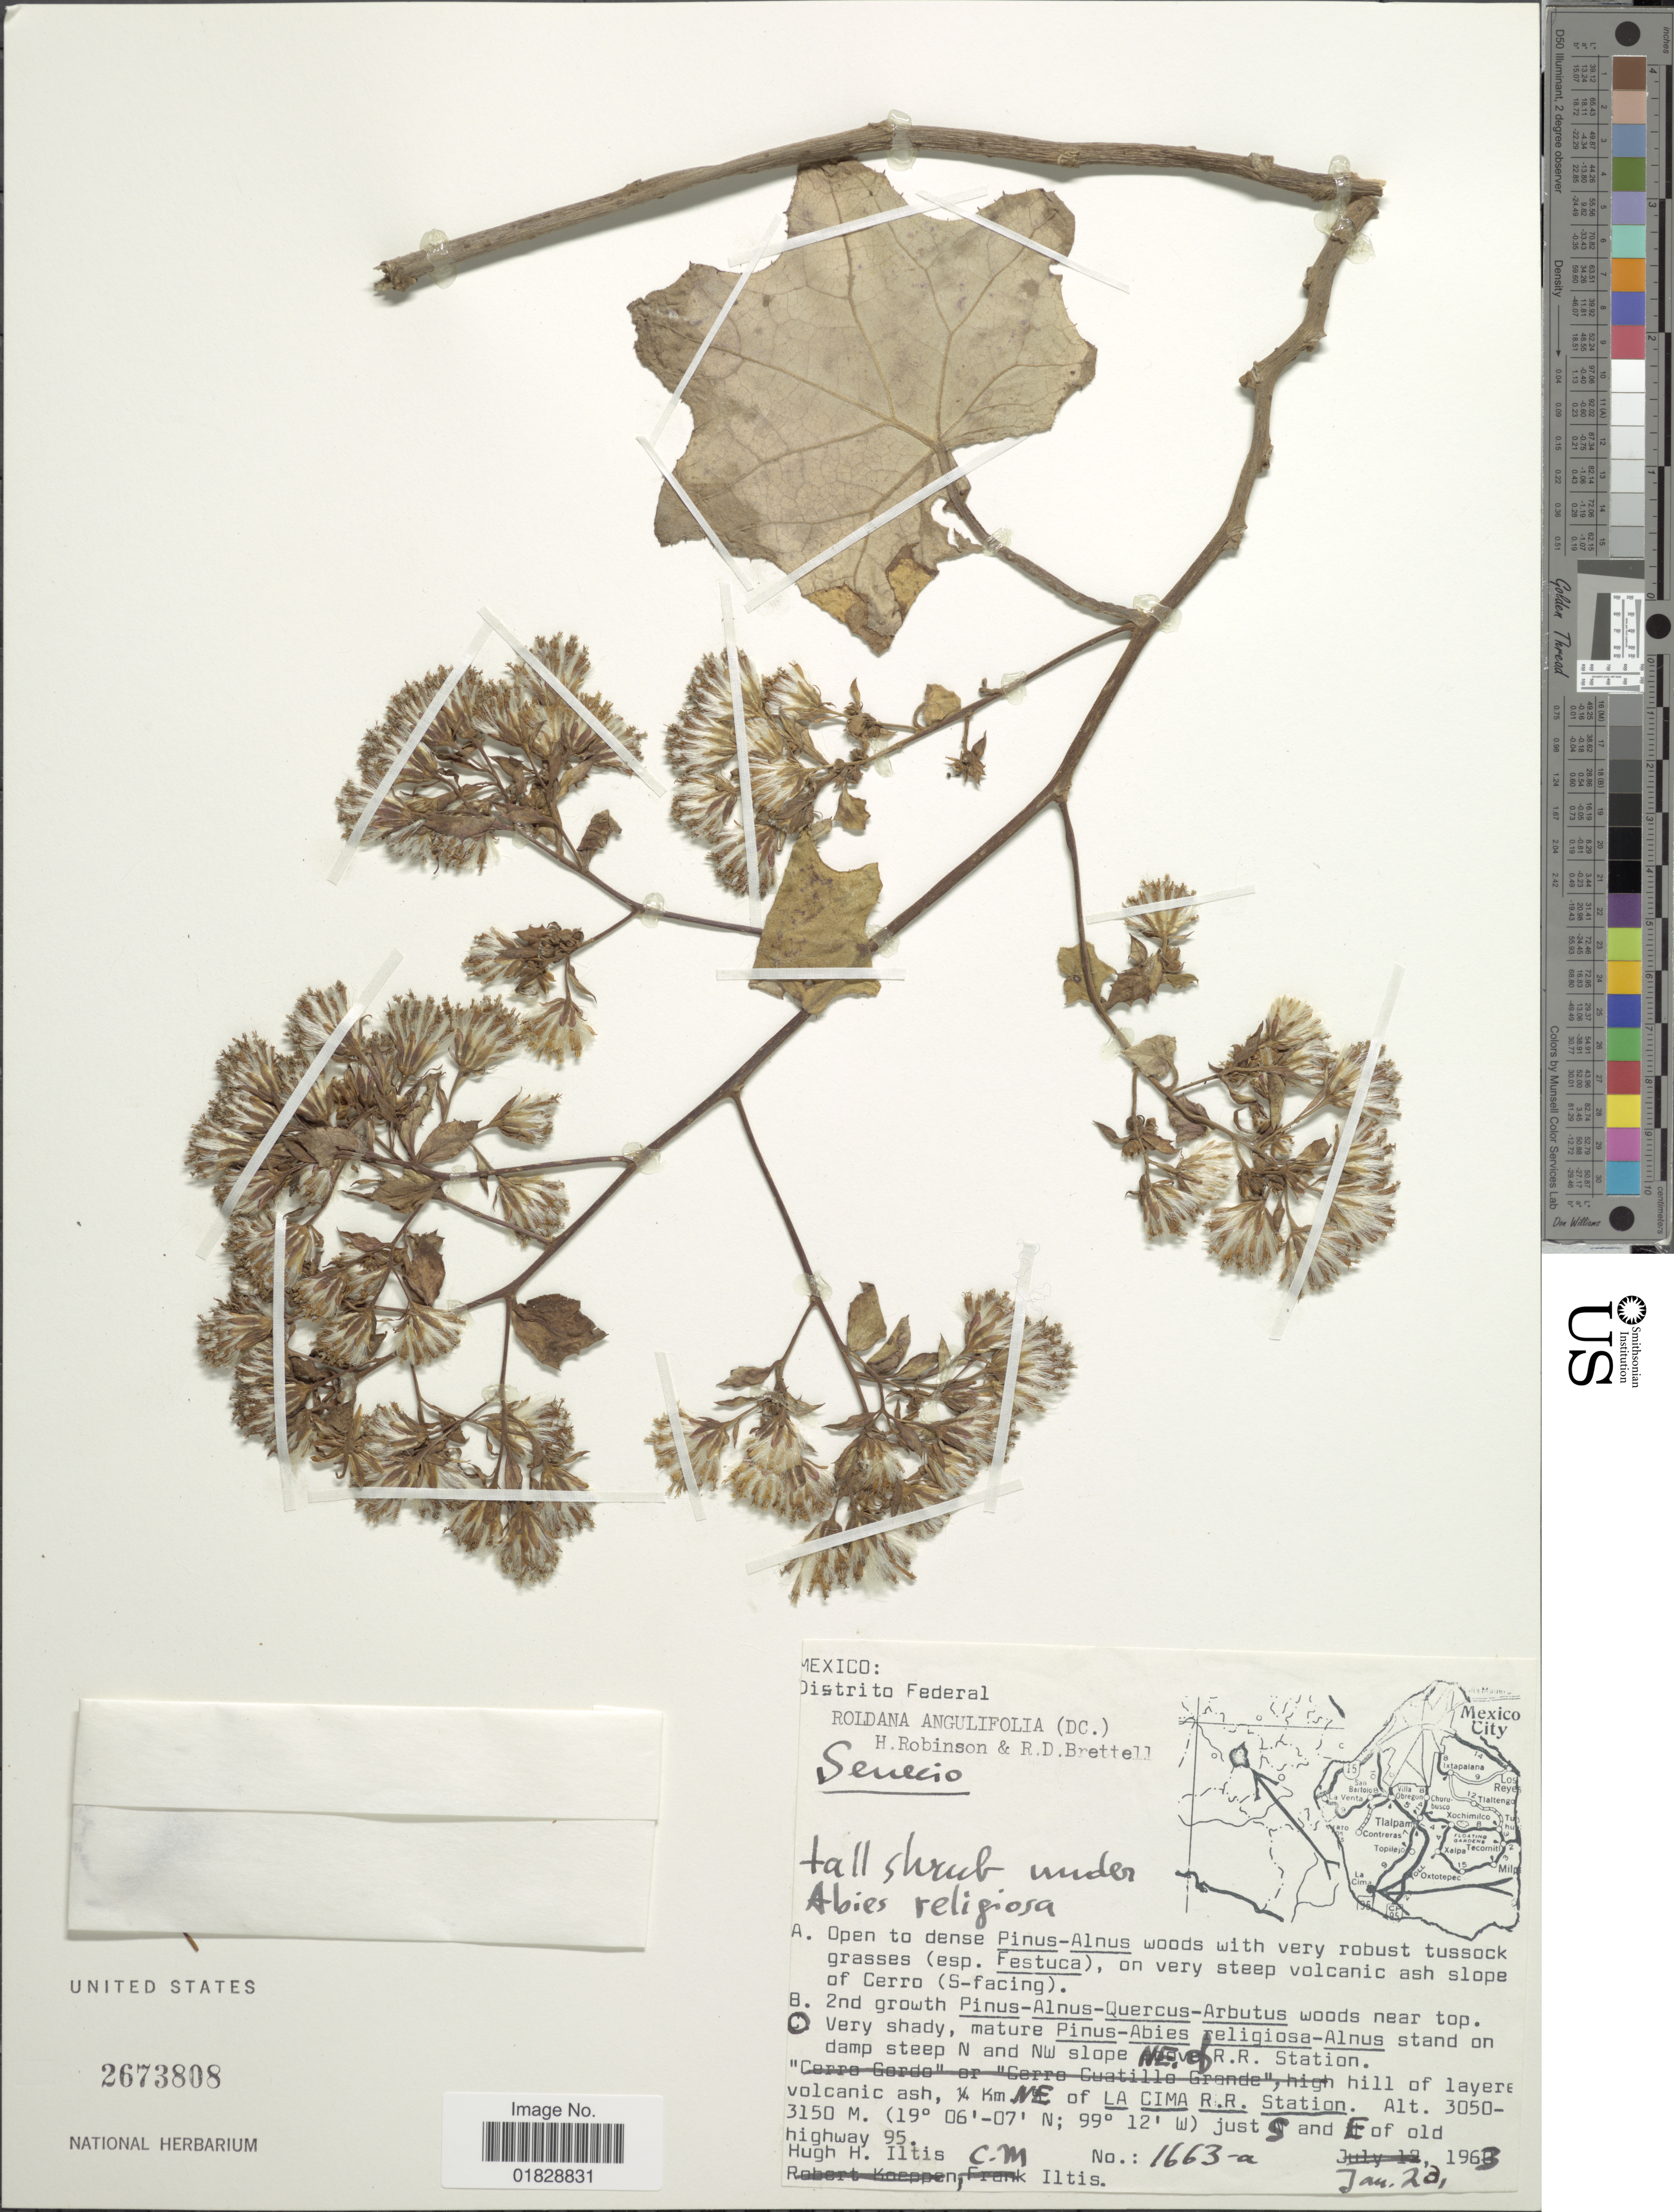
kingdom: Plantae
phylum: Tracheophyta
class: Magnoliopsida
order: Asterales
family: Asteraceae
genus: Roldana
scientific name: Roldana angulifolia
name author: (DC.) H. Rob. & Brettell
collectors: H. H. Iltis & C. M Iltis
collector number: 1663-a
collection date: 1963-01-20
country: Mexico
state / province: Distrito Federal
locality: Stand on damp steep N and NW slope NE. of R.R. Station. Hill of layere volcanic ash, ¼ km. NE of La Cima R.R. Station. Just S and E of old highway 95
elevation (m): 3050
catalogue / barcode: US 2673808